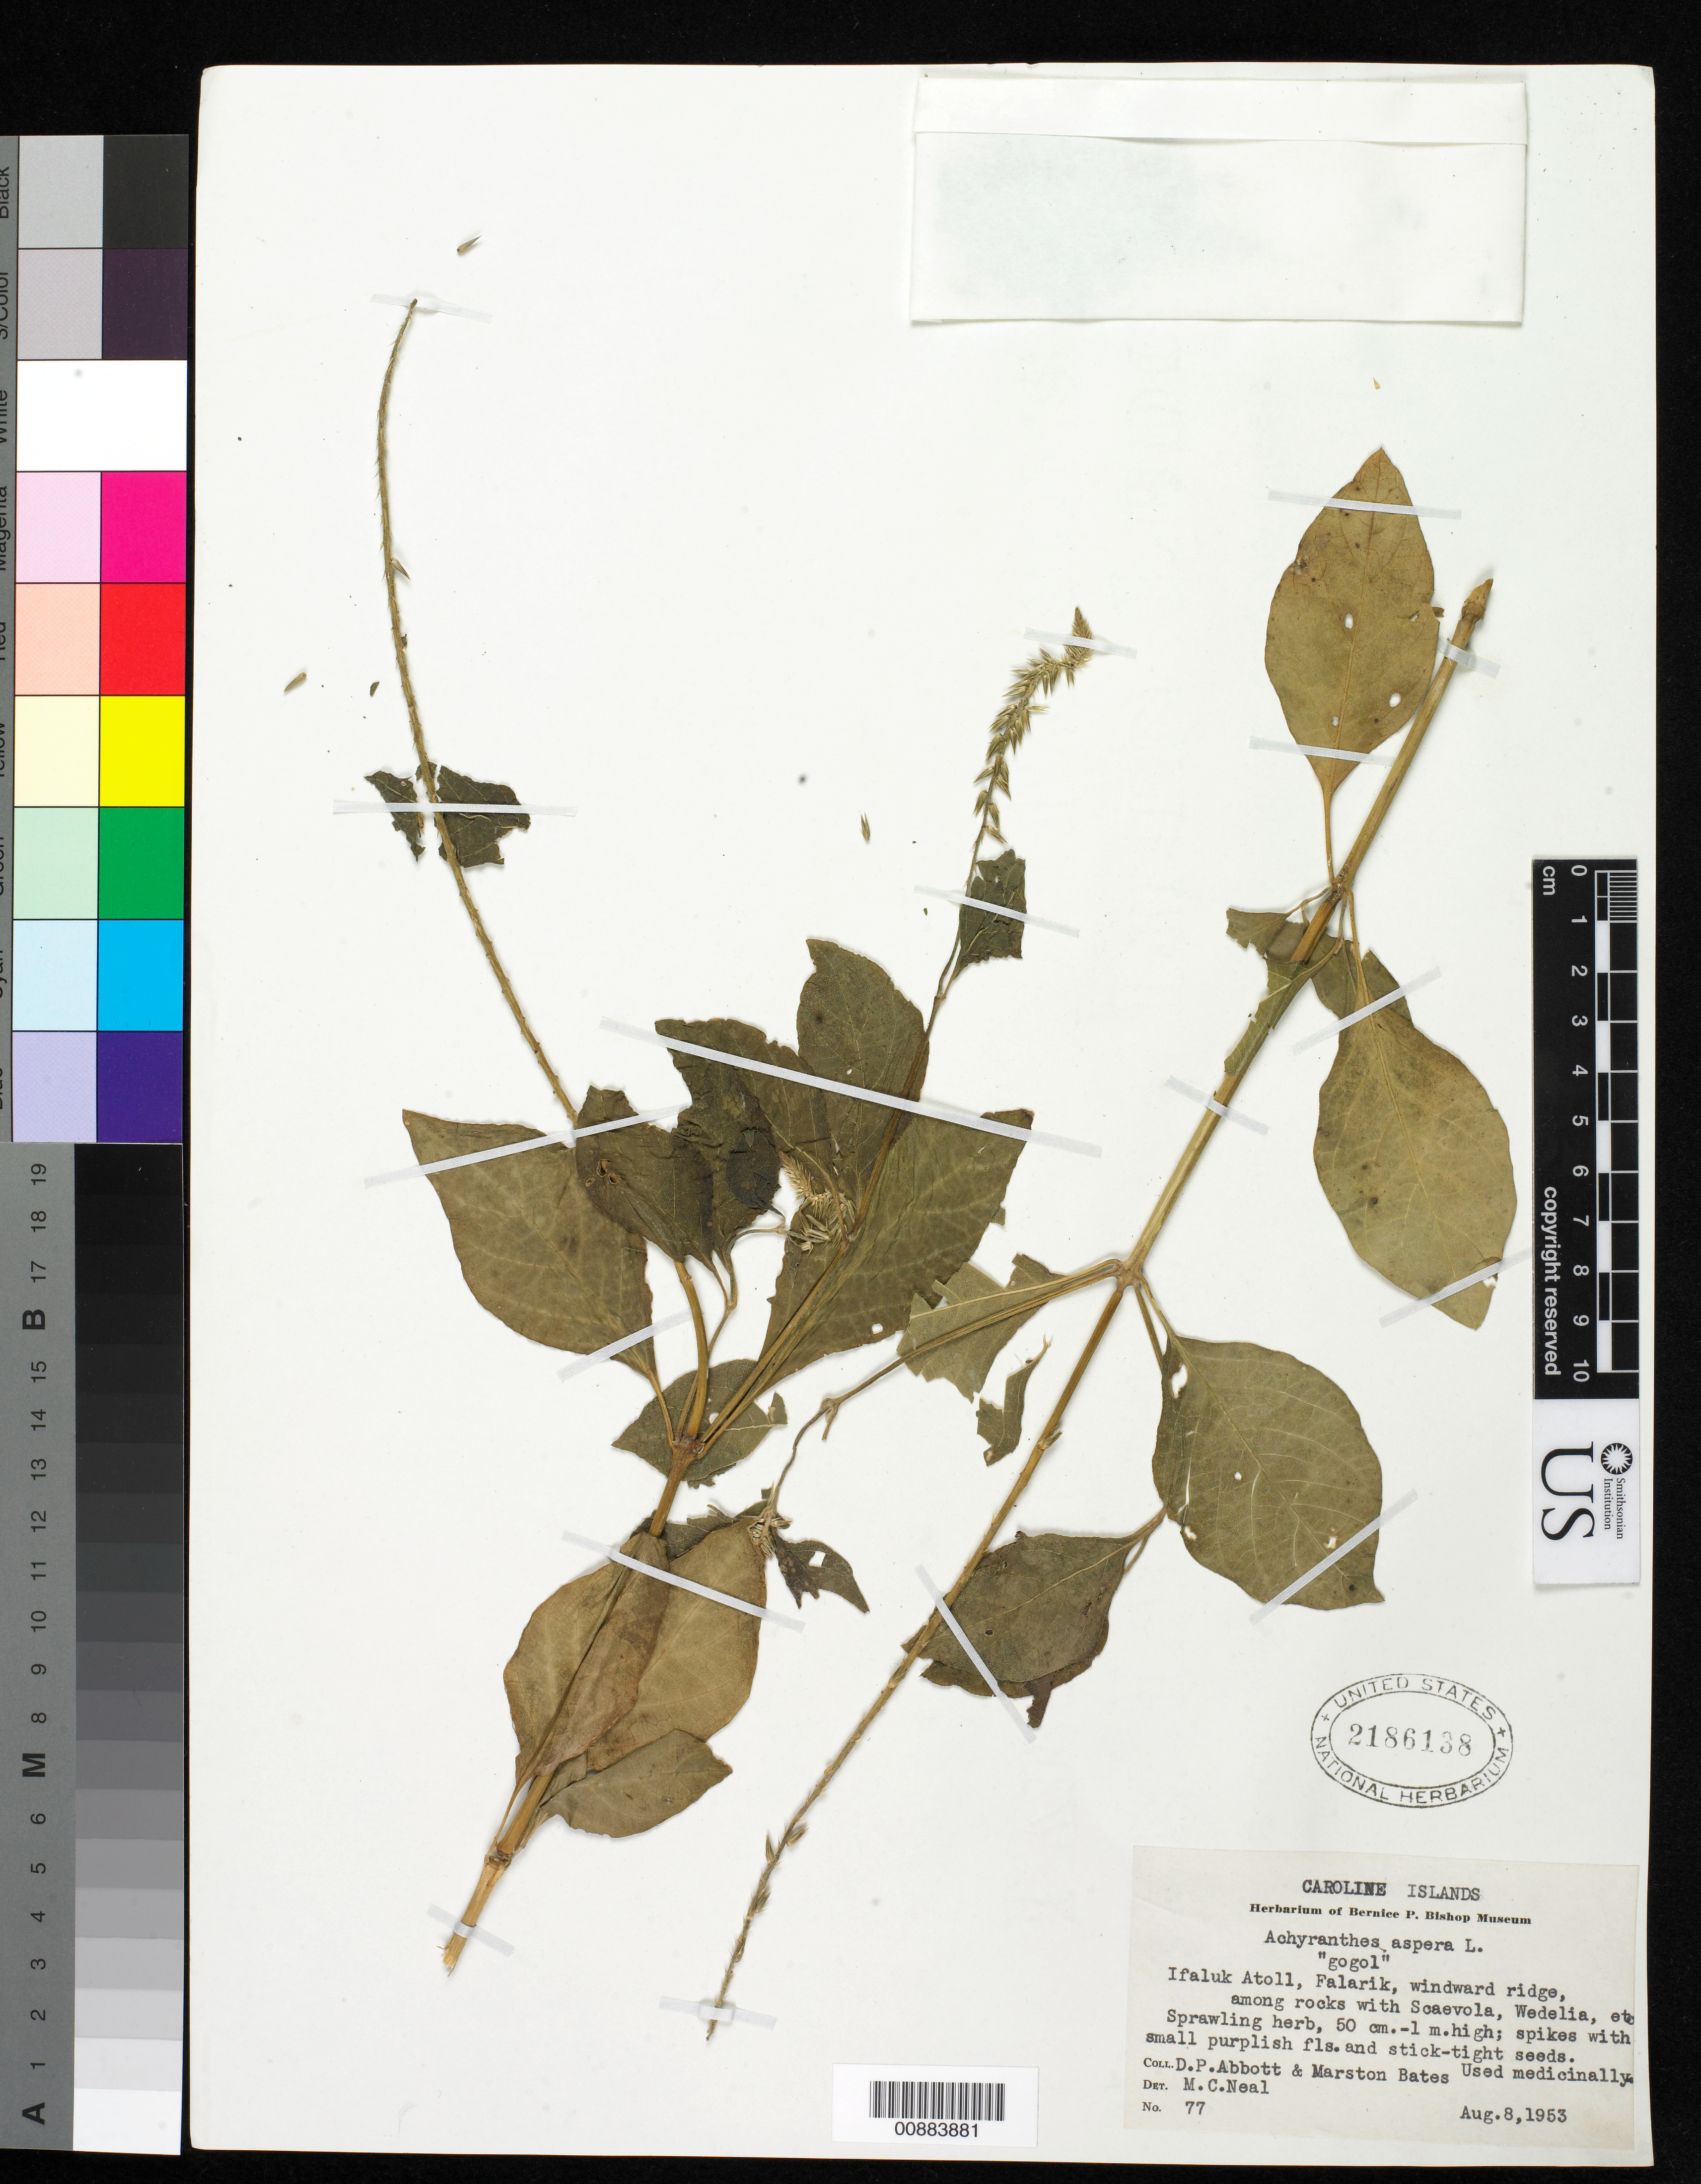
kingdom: Plantae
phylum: Tracheophyta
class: Magnoliopsida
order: Caryophyllales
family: Amaranthaceae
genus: Achyranthes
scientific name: Achyranthes aspera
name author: L.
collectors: D. P. Abbott & M. Bates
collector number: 77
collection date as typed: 08 Aug 1953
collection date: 1953-08-08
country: Micronesia, Federated States of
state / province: Yap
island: Ifalik (Ifaluk) Atoll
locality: Ifaluk Atoll, Falarik, windward ridge.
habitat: Among rocks with Scaevola, Wedelia, etc.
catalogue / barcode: US 2186138